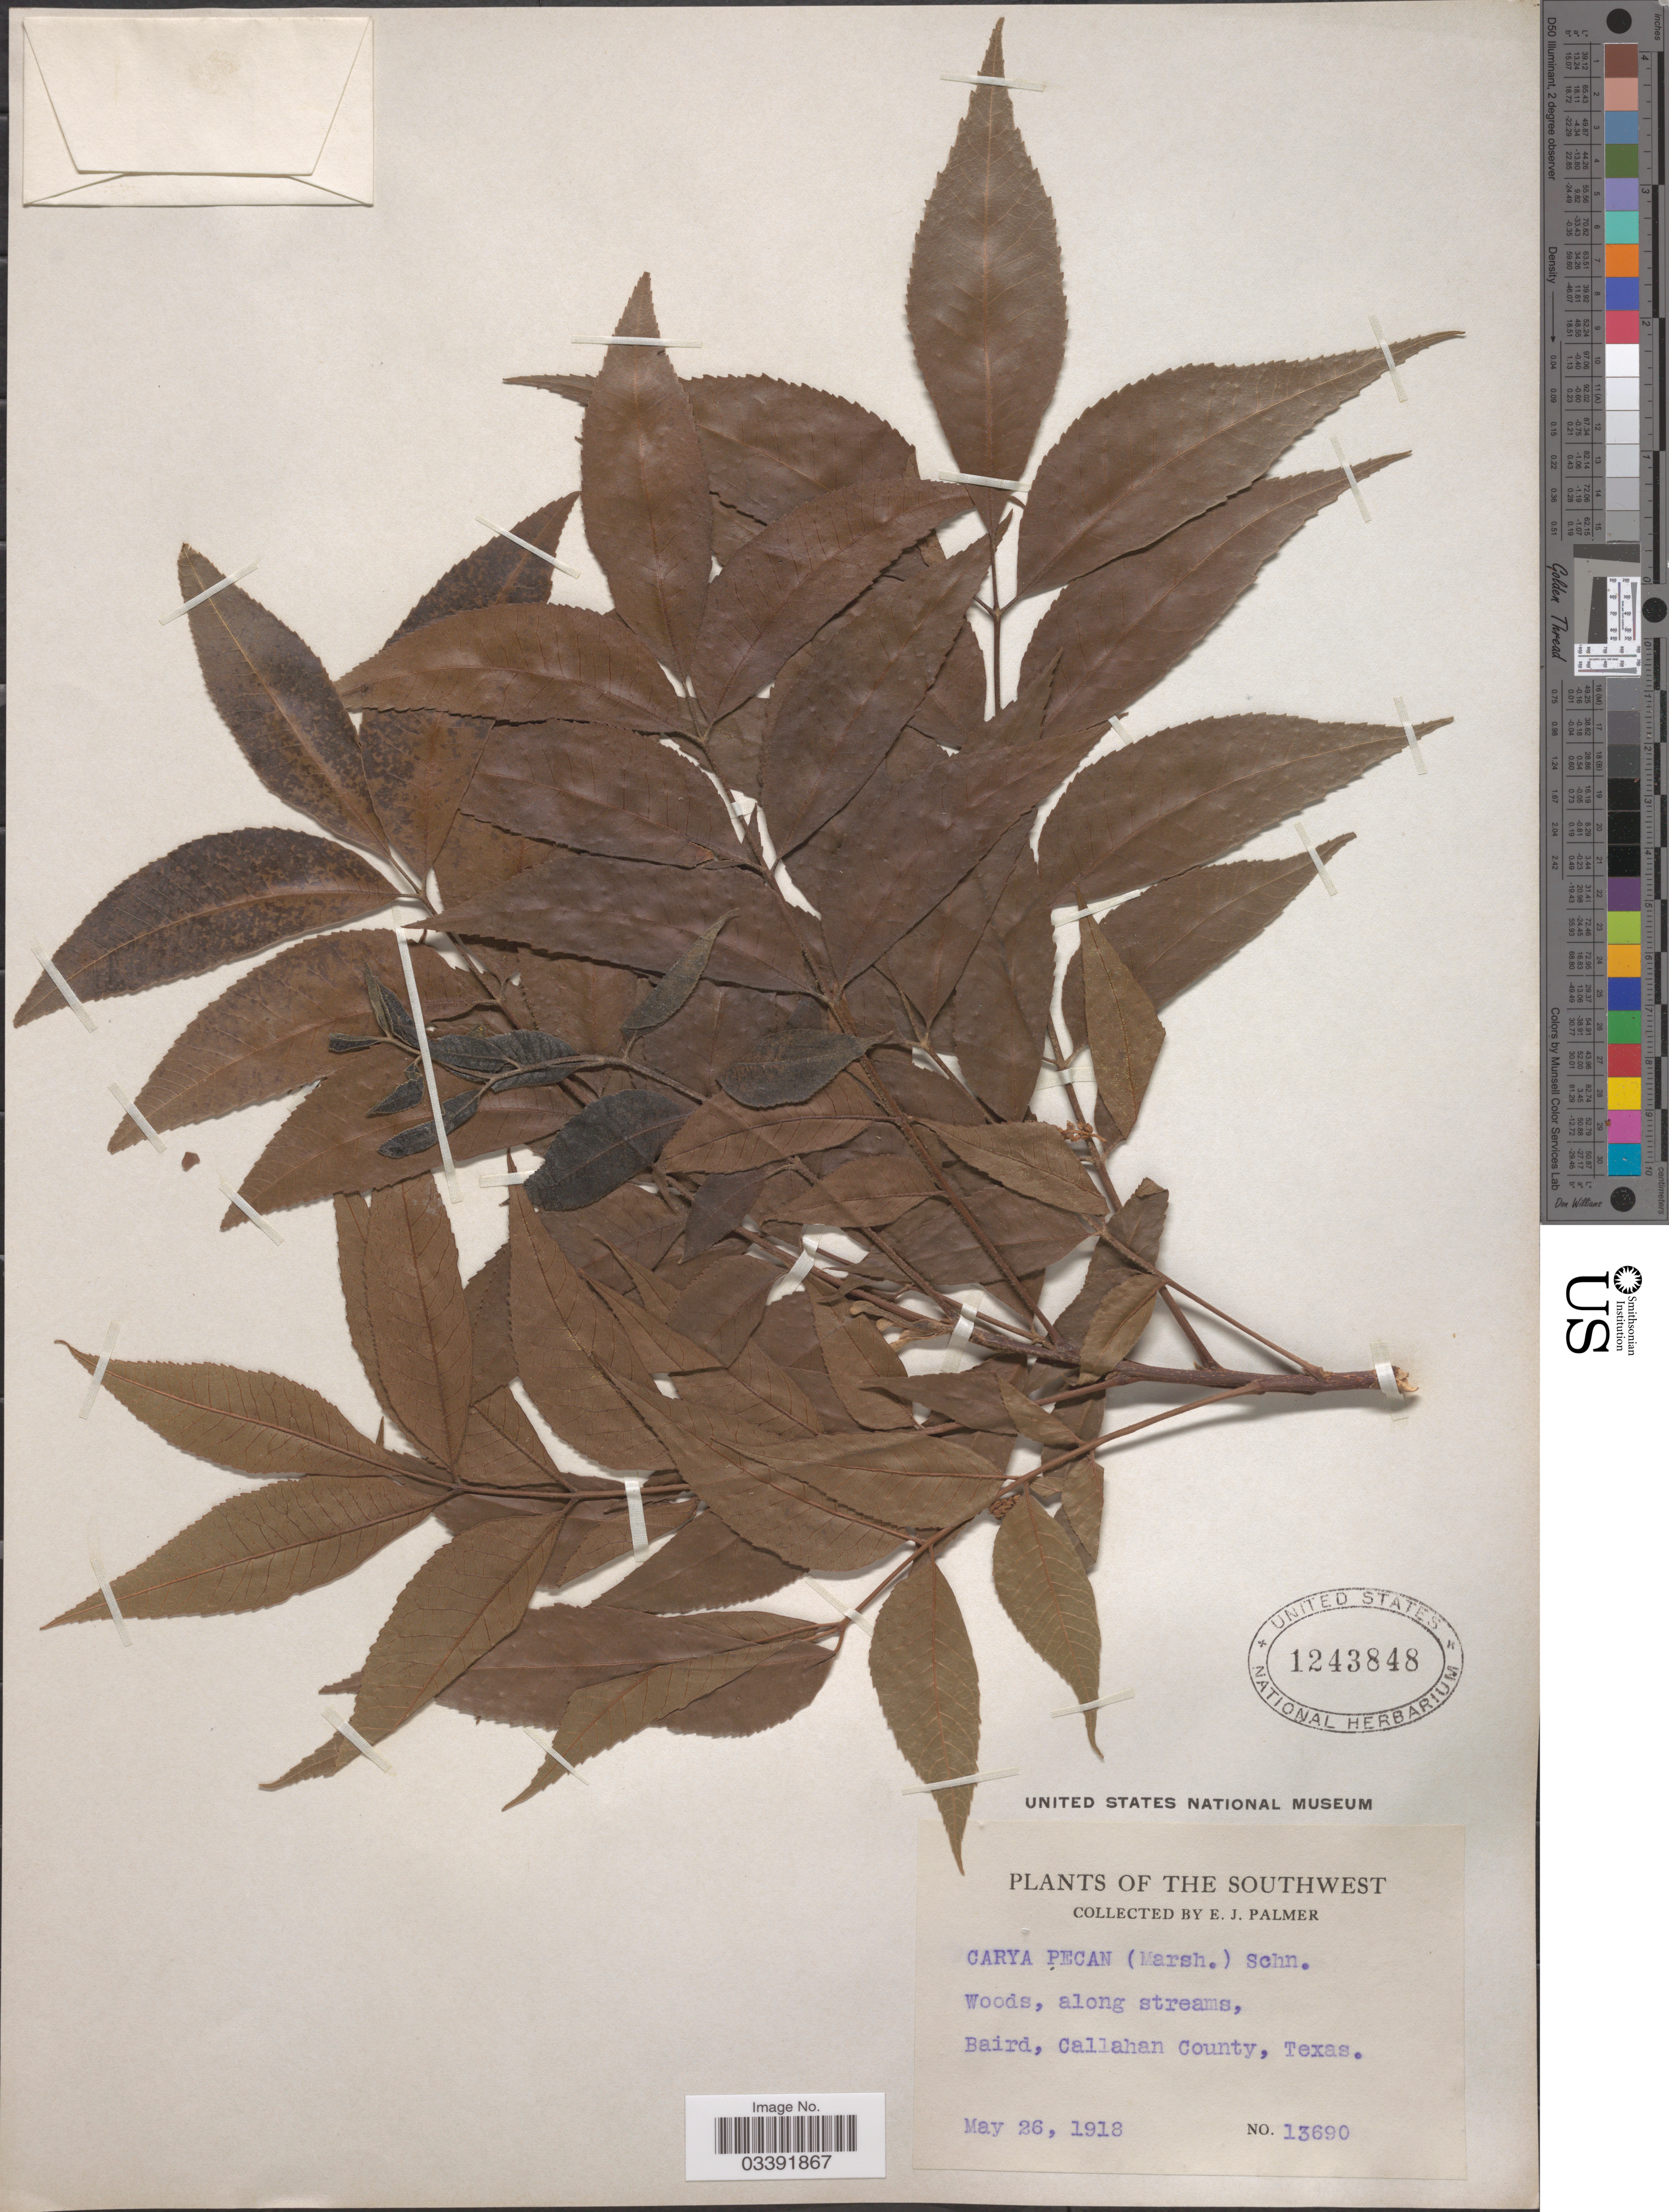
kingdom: Plantae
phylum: Tracheophyta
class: Magnoliopsida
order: Fagales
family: Juglandaceae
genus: Carya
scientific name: Carya illinoinensis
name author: (Wangenh.) K. Koch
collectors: E. J. Palmer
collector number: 13690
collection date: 1918-05-26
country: United States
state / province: Texas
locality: The Southwest. Baird, Callahan County.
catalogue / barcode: US 1243848